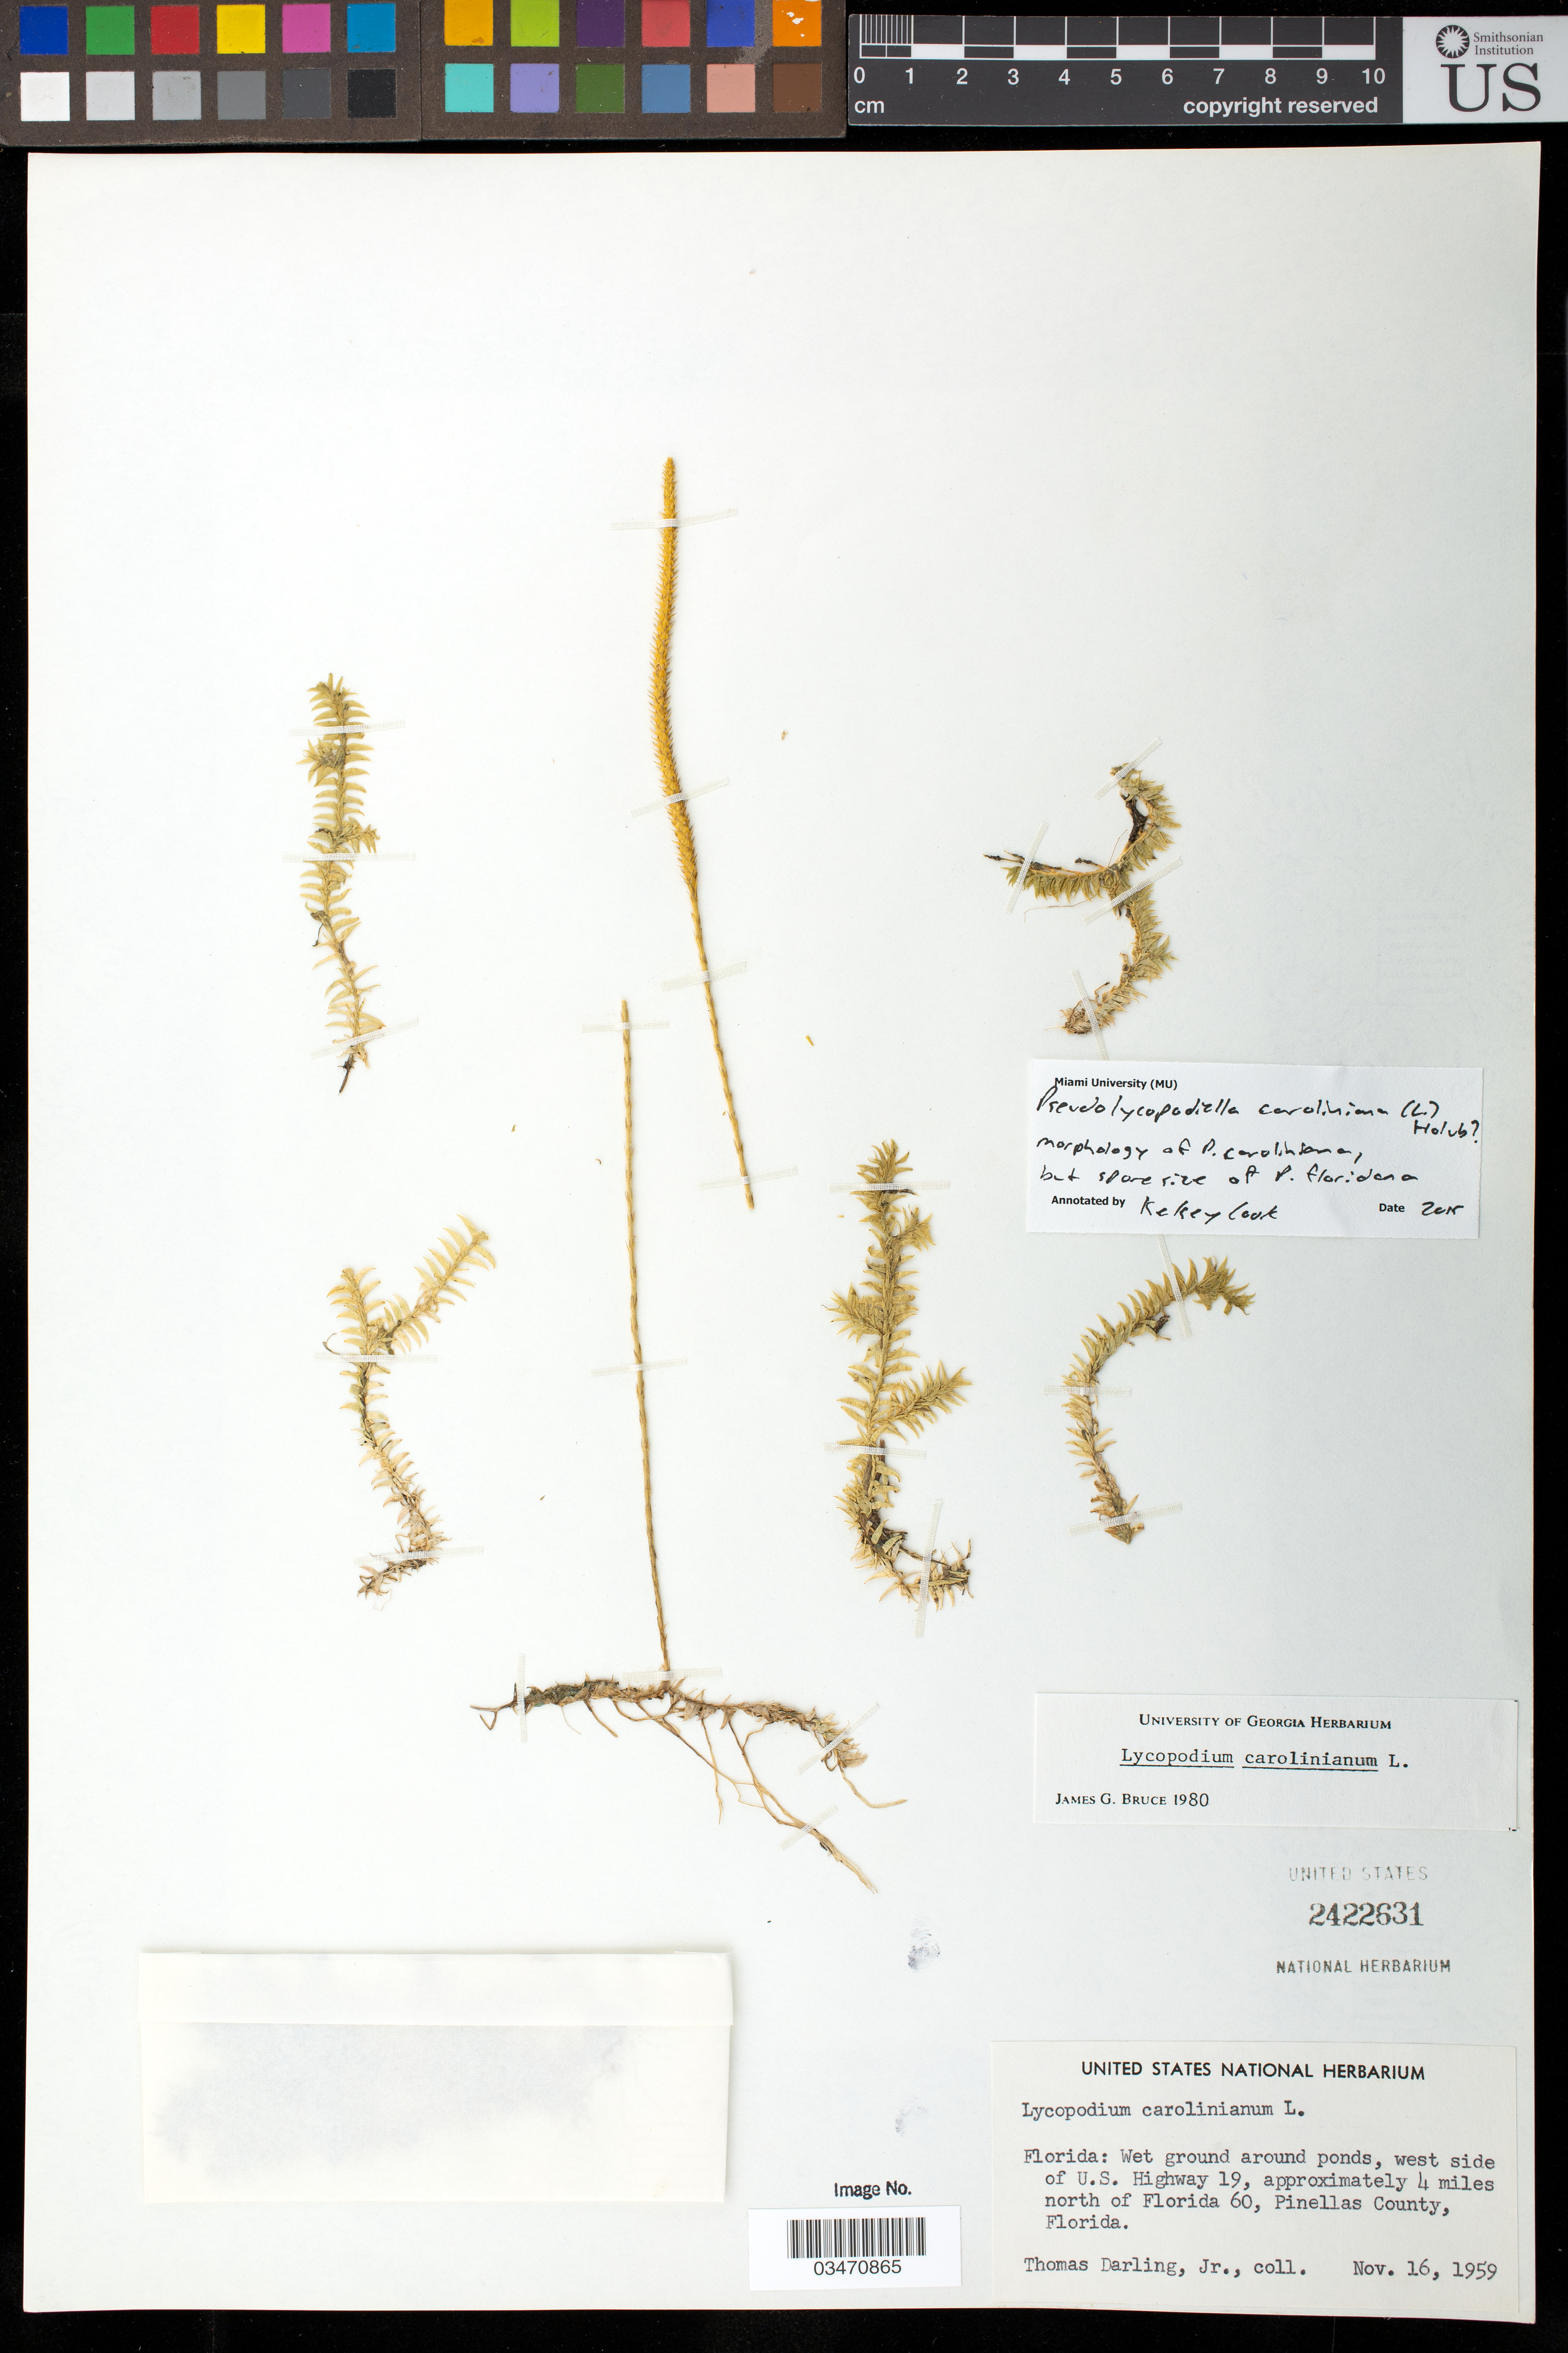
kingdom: Plantae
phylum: Tracheophyta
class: Lycopodiopsida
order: Lycopodiales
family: Lycopodiaceae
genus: Pseudolycopodiella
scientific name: Pseudolycopodiella caroliniana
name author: (L.) Holub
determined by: Cook, K.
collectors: T. Darling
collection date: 1959-11-16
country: United States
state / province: Florida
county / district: Pinellas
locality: W side of US Hwy 19, 4 mi. N of Florida 60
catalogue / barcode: US 2422631